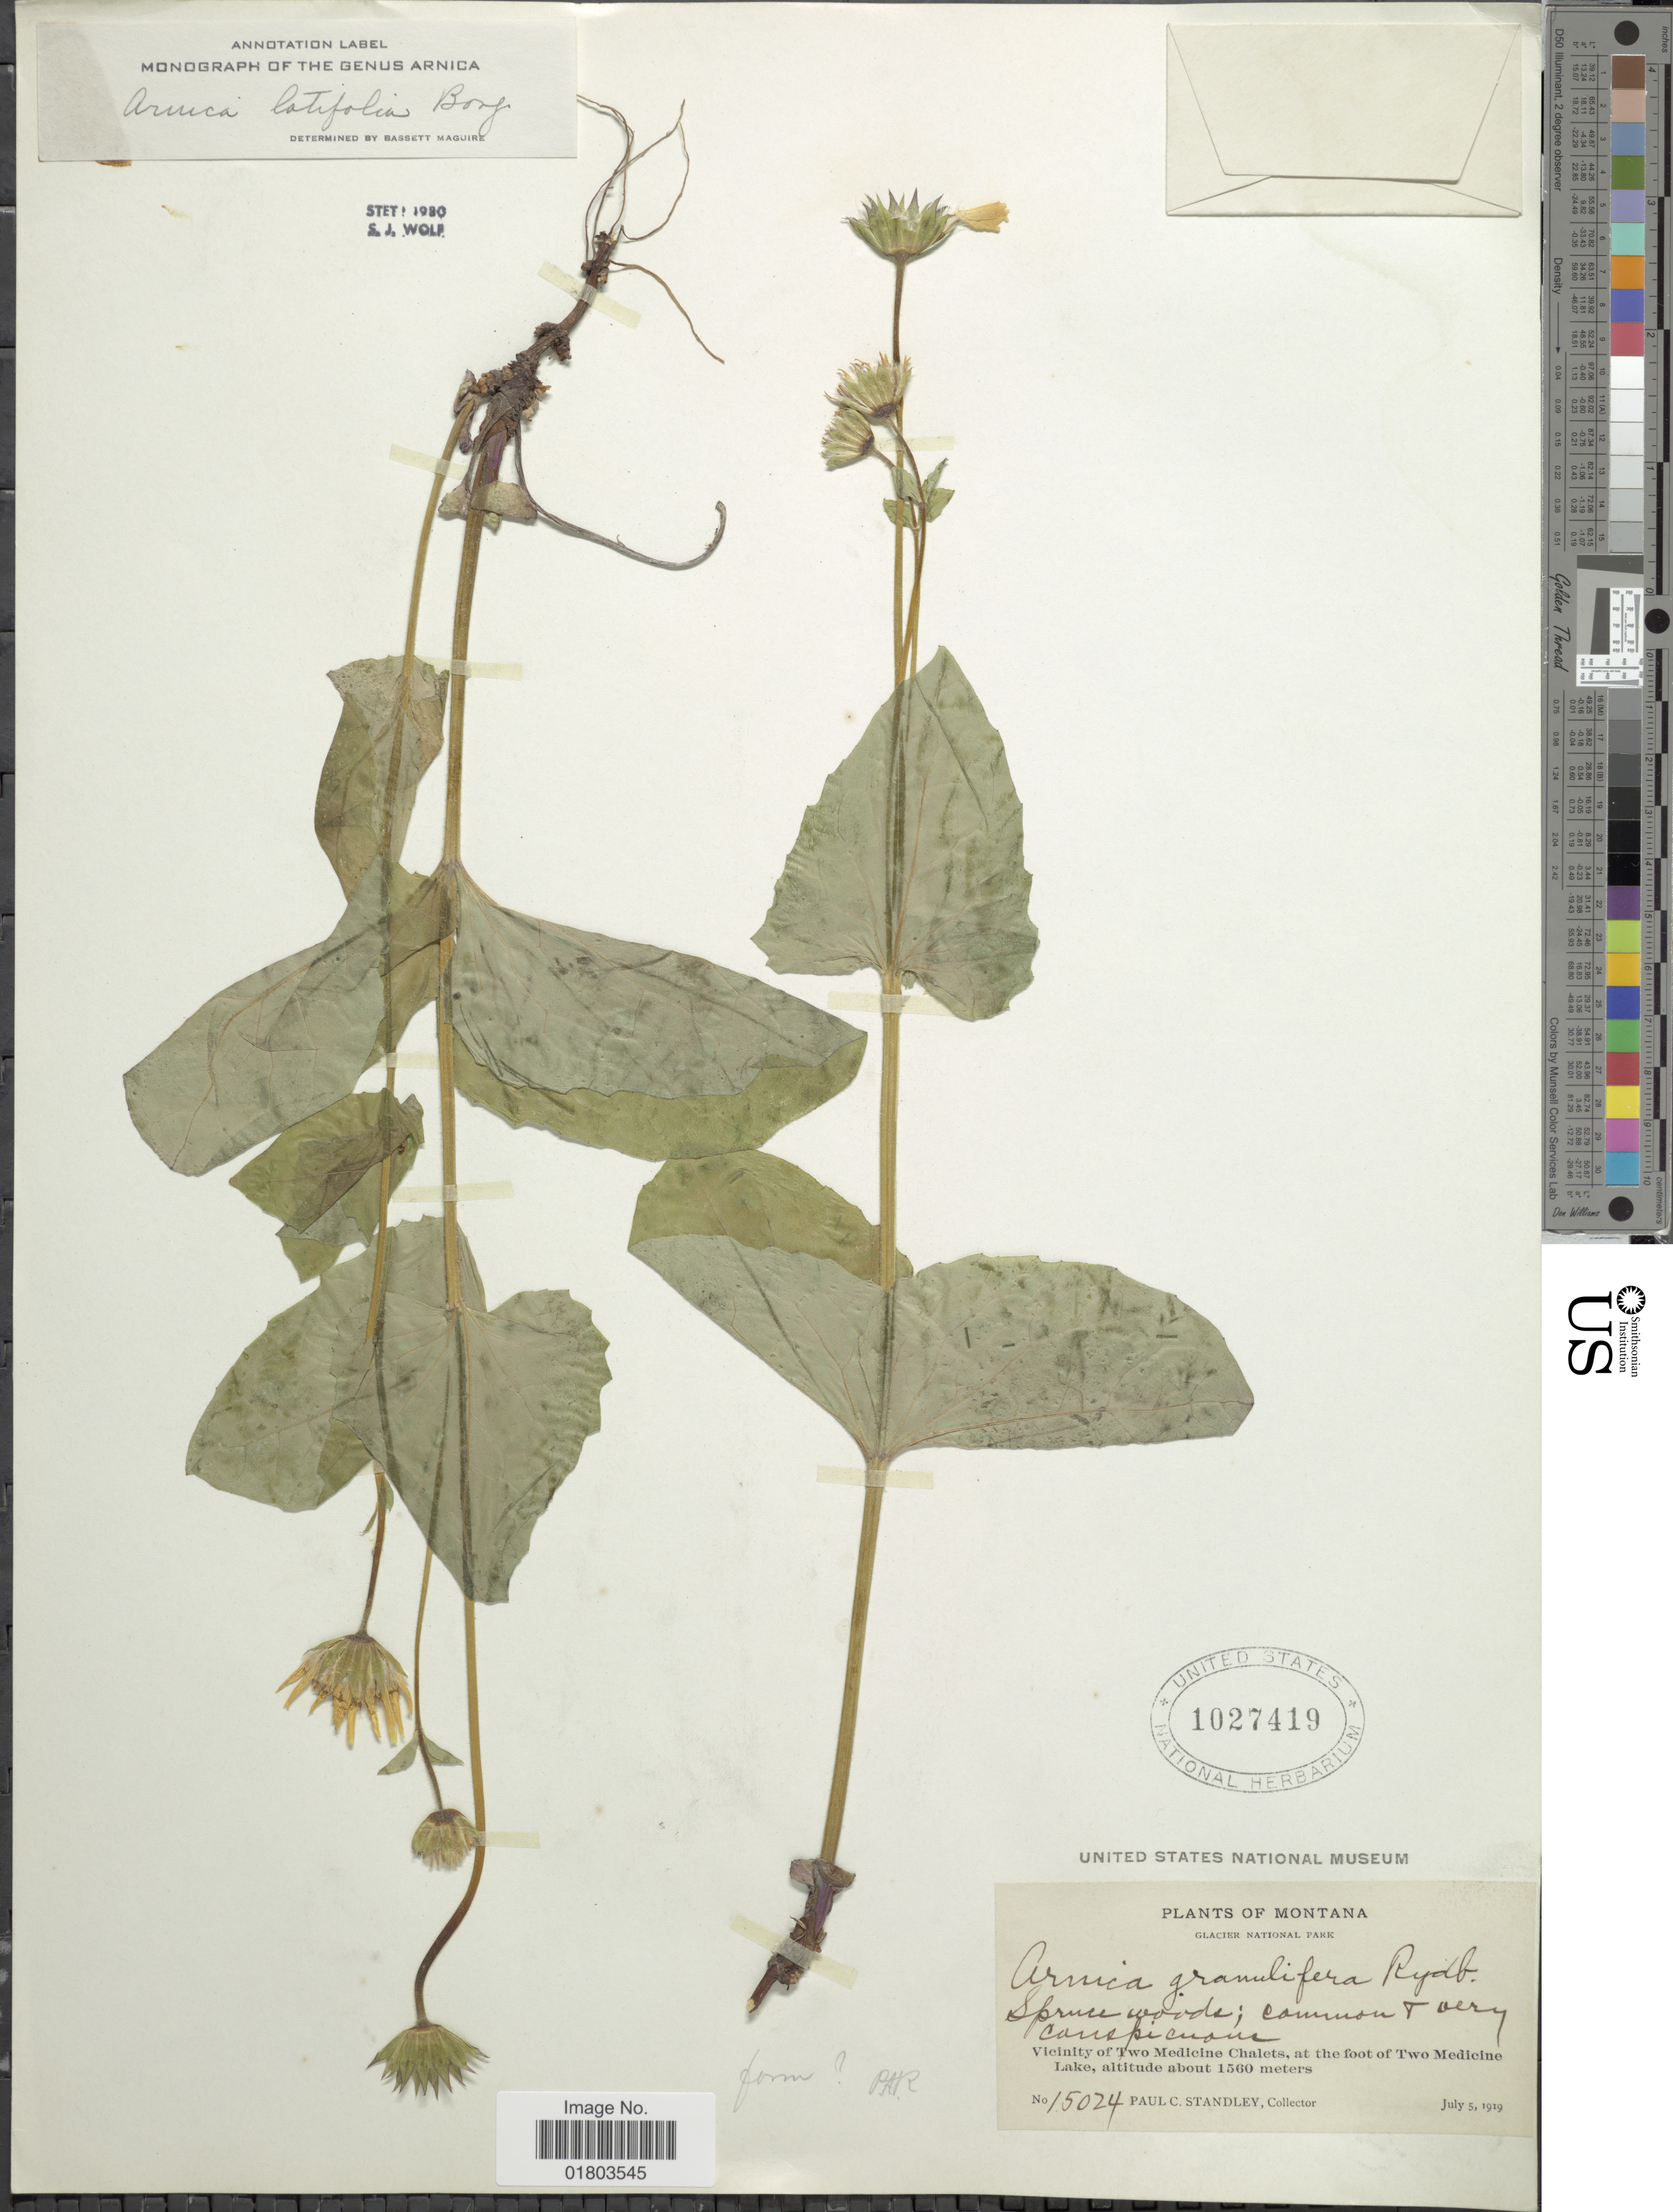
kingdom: Plantae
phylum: Tracheophyta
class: Magnoliopsida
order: Asterales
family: Asteraceae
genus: Arnica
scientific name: Arnica latifolia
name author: Bong.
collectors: P. C. Standley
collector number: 15024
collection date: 1919-07-05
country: United States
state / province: Montana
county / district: Glacier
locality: Glacier National Park, Spruce woods; common + very canspicuous, Vicinity of Two Medicine Chalets, at the foot of Two Medicine Lake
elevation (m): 1560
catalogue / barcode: US 1027419